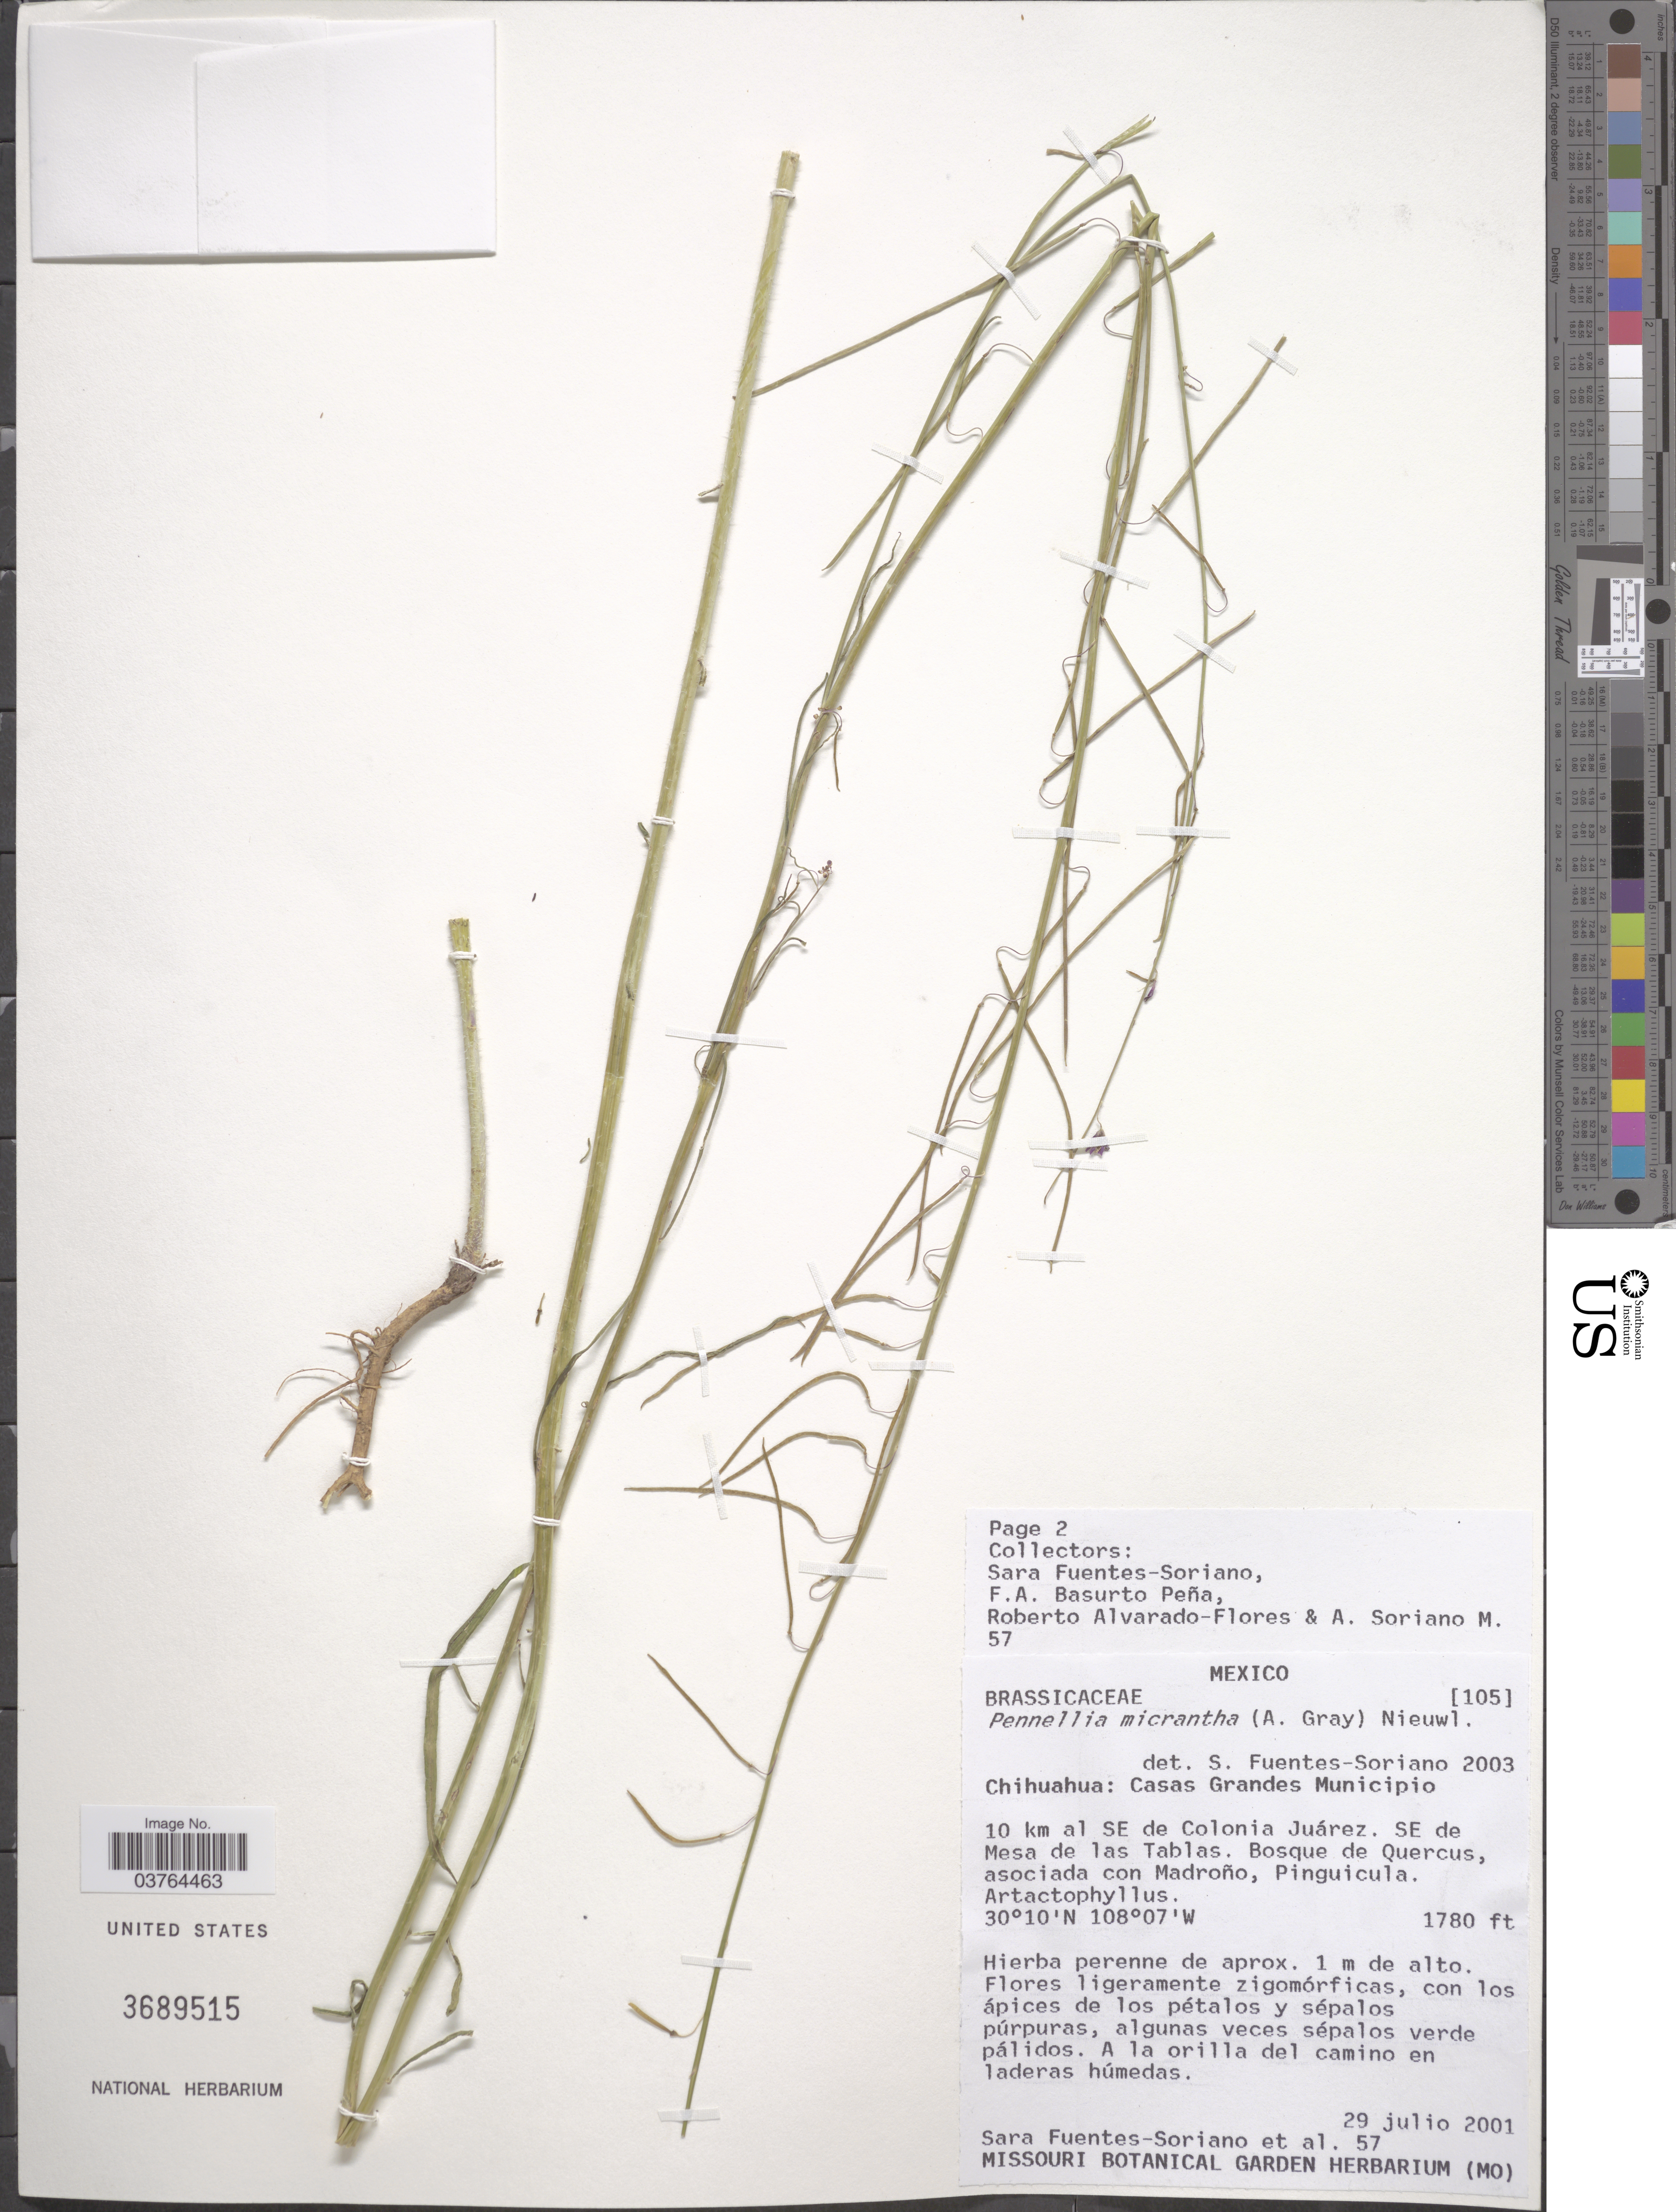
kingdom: Plantae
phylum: Tracheophyta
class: Magnoliopsida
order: Brassicales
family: Brassicaceae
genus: Pennellia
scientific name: Pennellia micrantha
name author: (A. Gray) Nieuwl.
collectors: S. Fuentes-Soriano, F. Basurto, R. Alvarado & A. Soriano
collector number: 57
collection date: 2001-07-29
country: Mexico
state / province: Chihuahua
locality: Casas Grandes Municipio. 10 km al SE de Colonia Juárez. SE de Mesa de las Tablas.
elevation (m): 543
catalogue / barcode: US 3689515